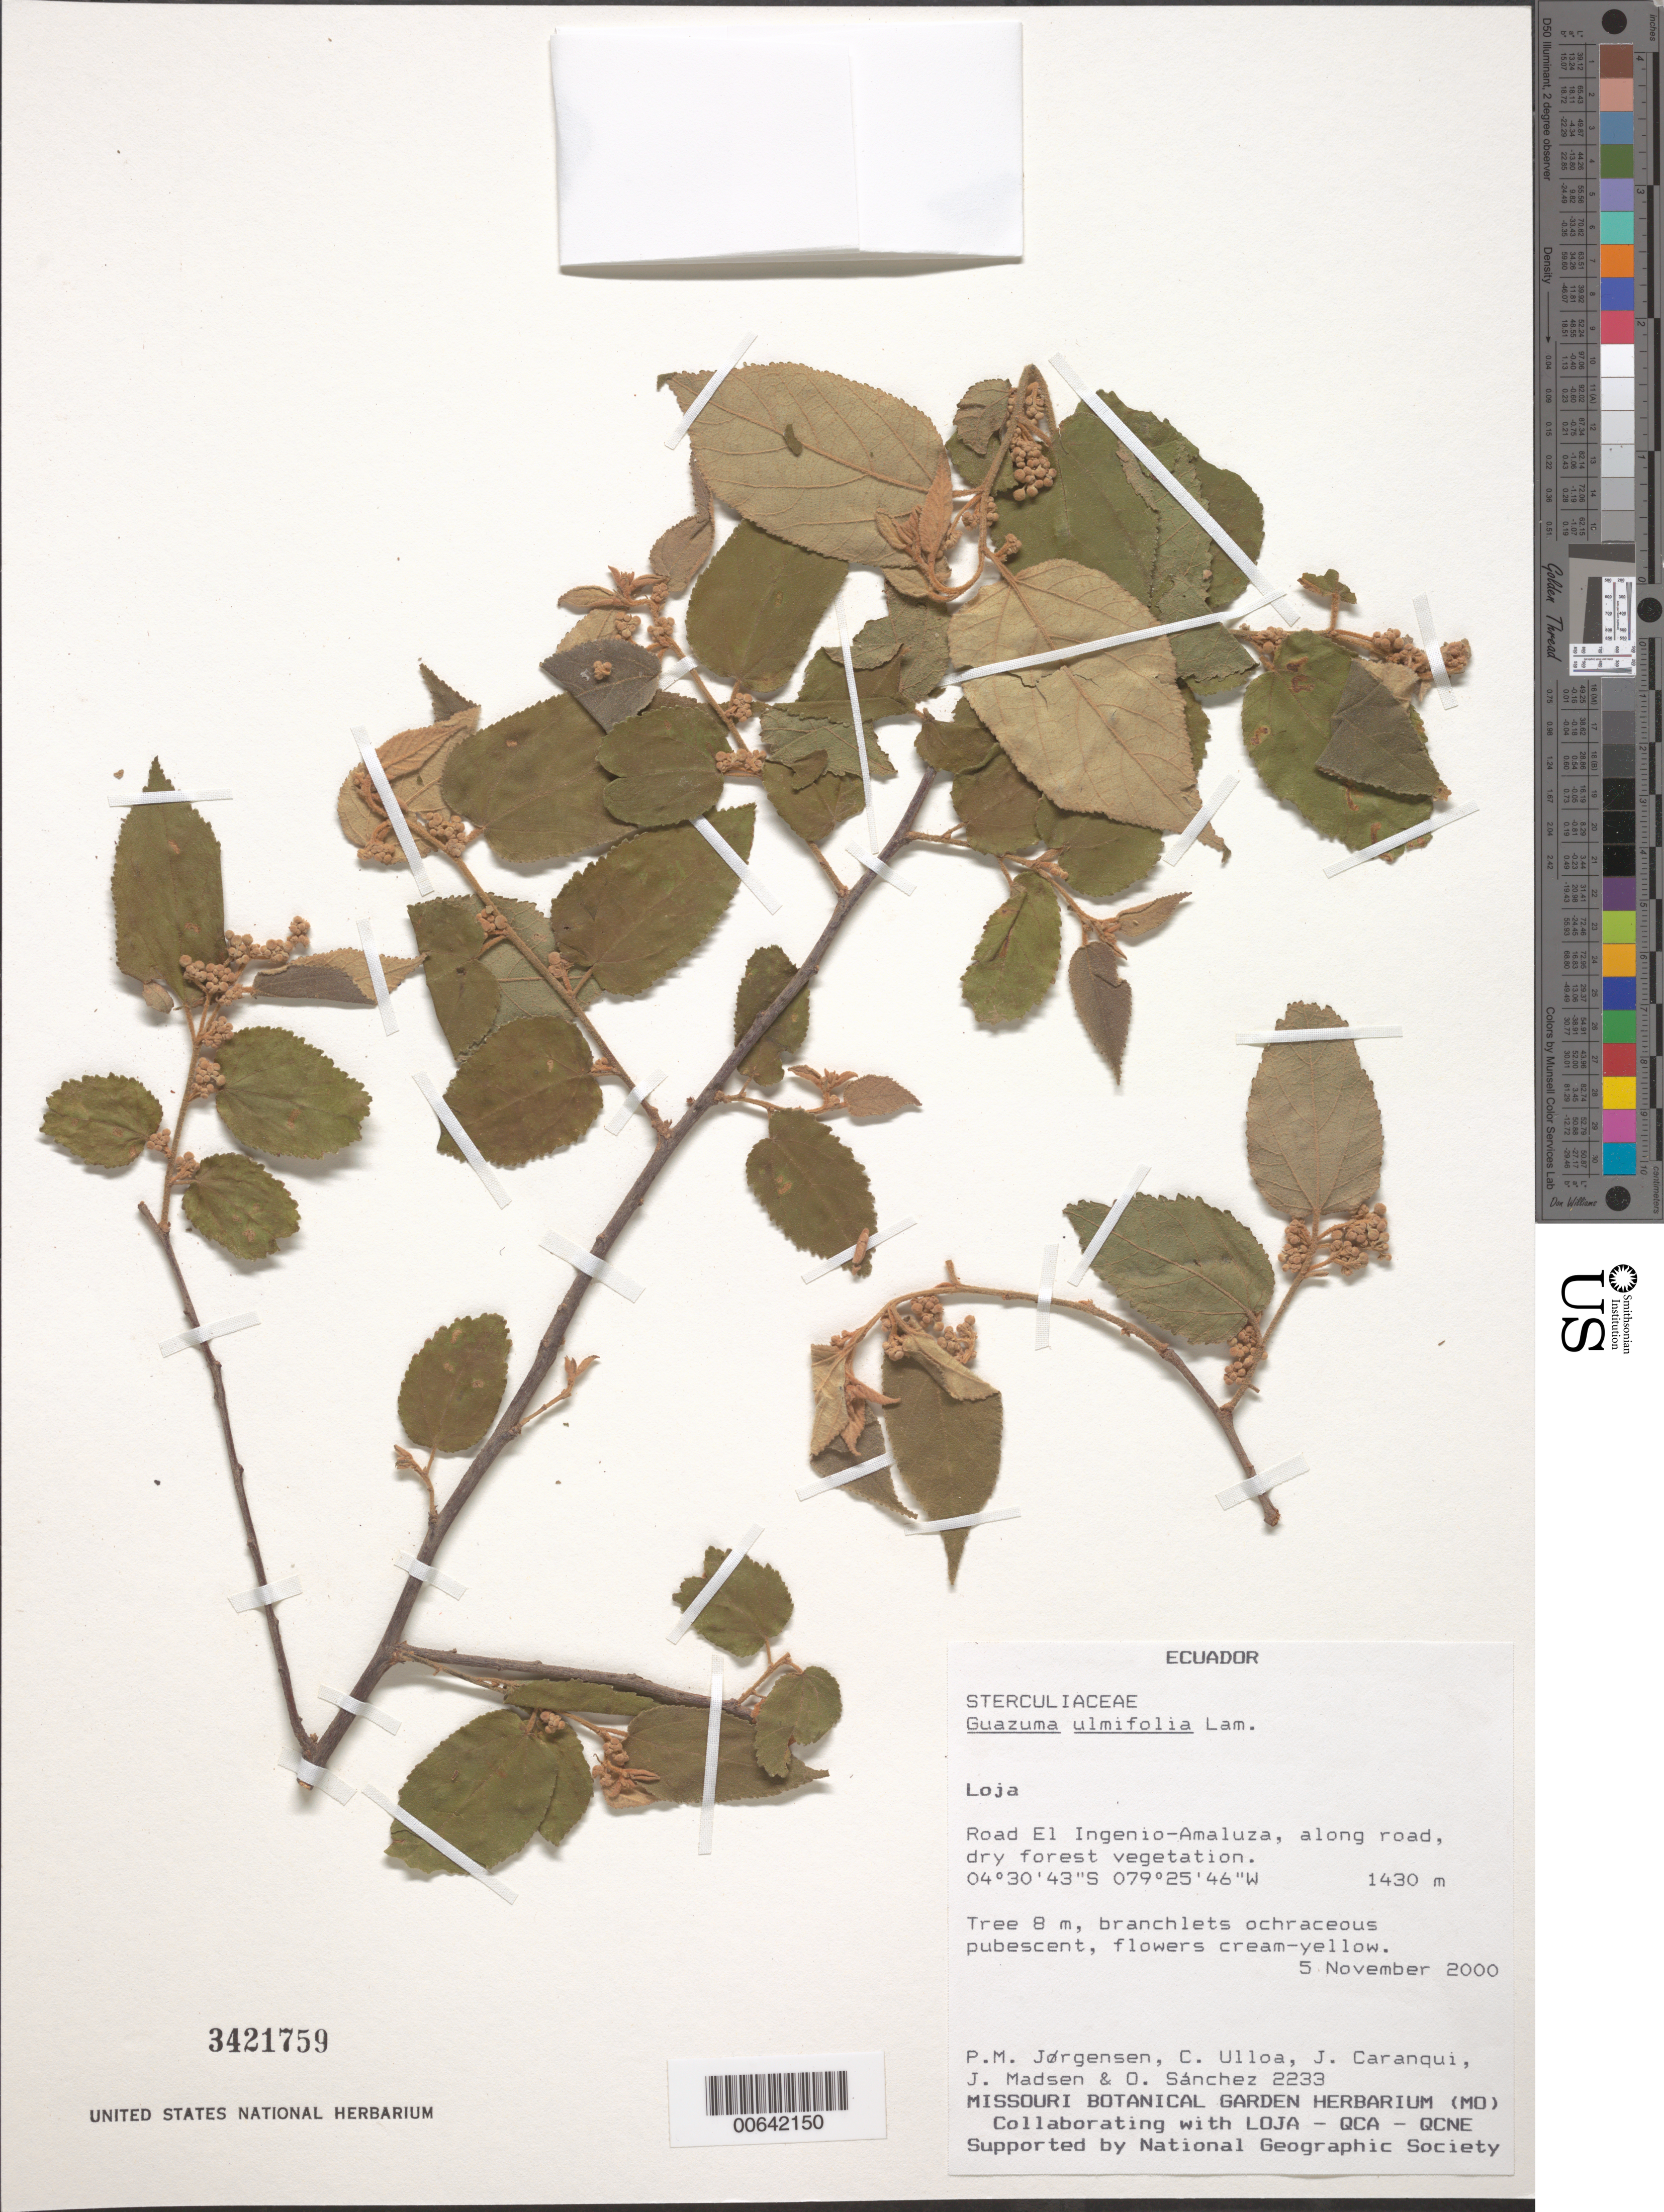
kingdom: Plantae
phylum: Tracheophyta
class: Magnoliopsida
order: Malvales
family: Malvaceae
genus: Guazuma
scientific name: Guazuma ulmifolia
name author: Lam.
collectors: P. M. Jørgensen, C. Ulloa, J. Caranqui, J. Madsen & O. Sánchez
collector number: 2233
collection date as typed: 05 Nov 2000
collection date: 2000-11-05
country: Ecuador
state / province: Loja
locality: road El Ingenio - Amaluza.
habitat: Along road, dry forest vegetation.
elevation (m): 1430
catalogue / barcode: US 3421759